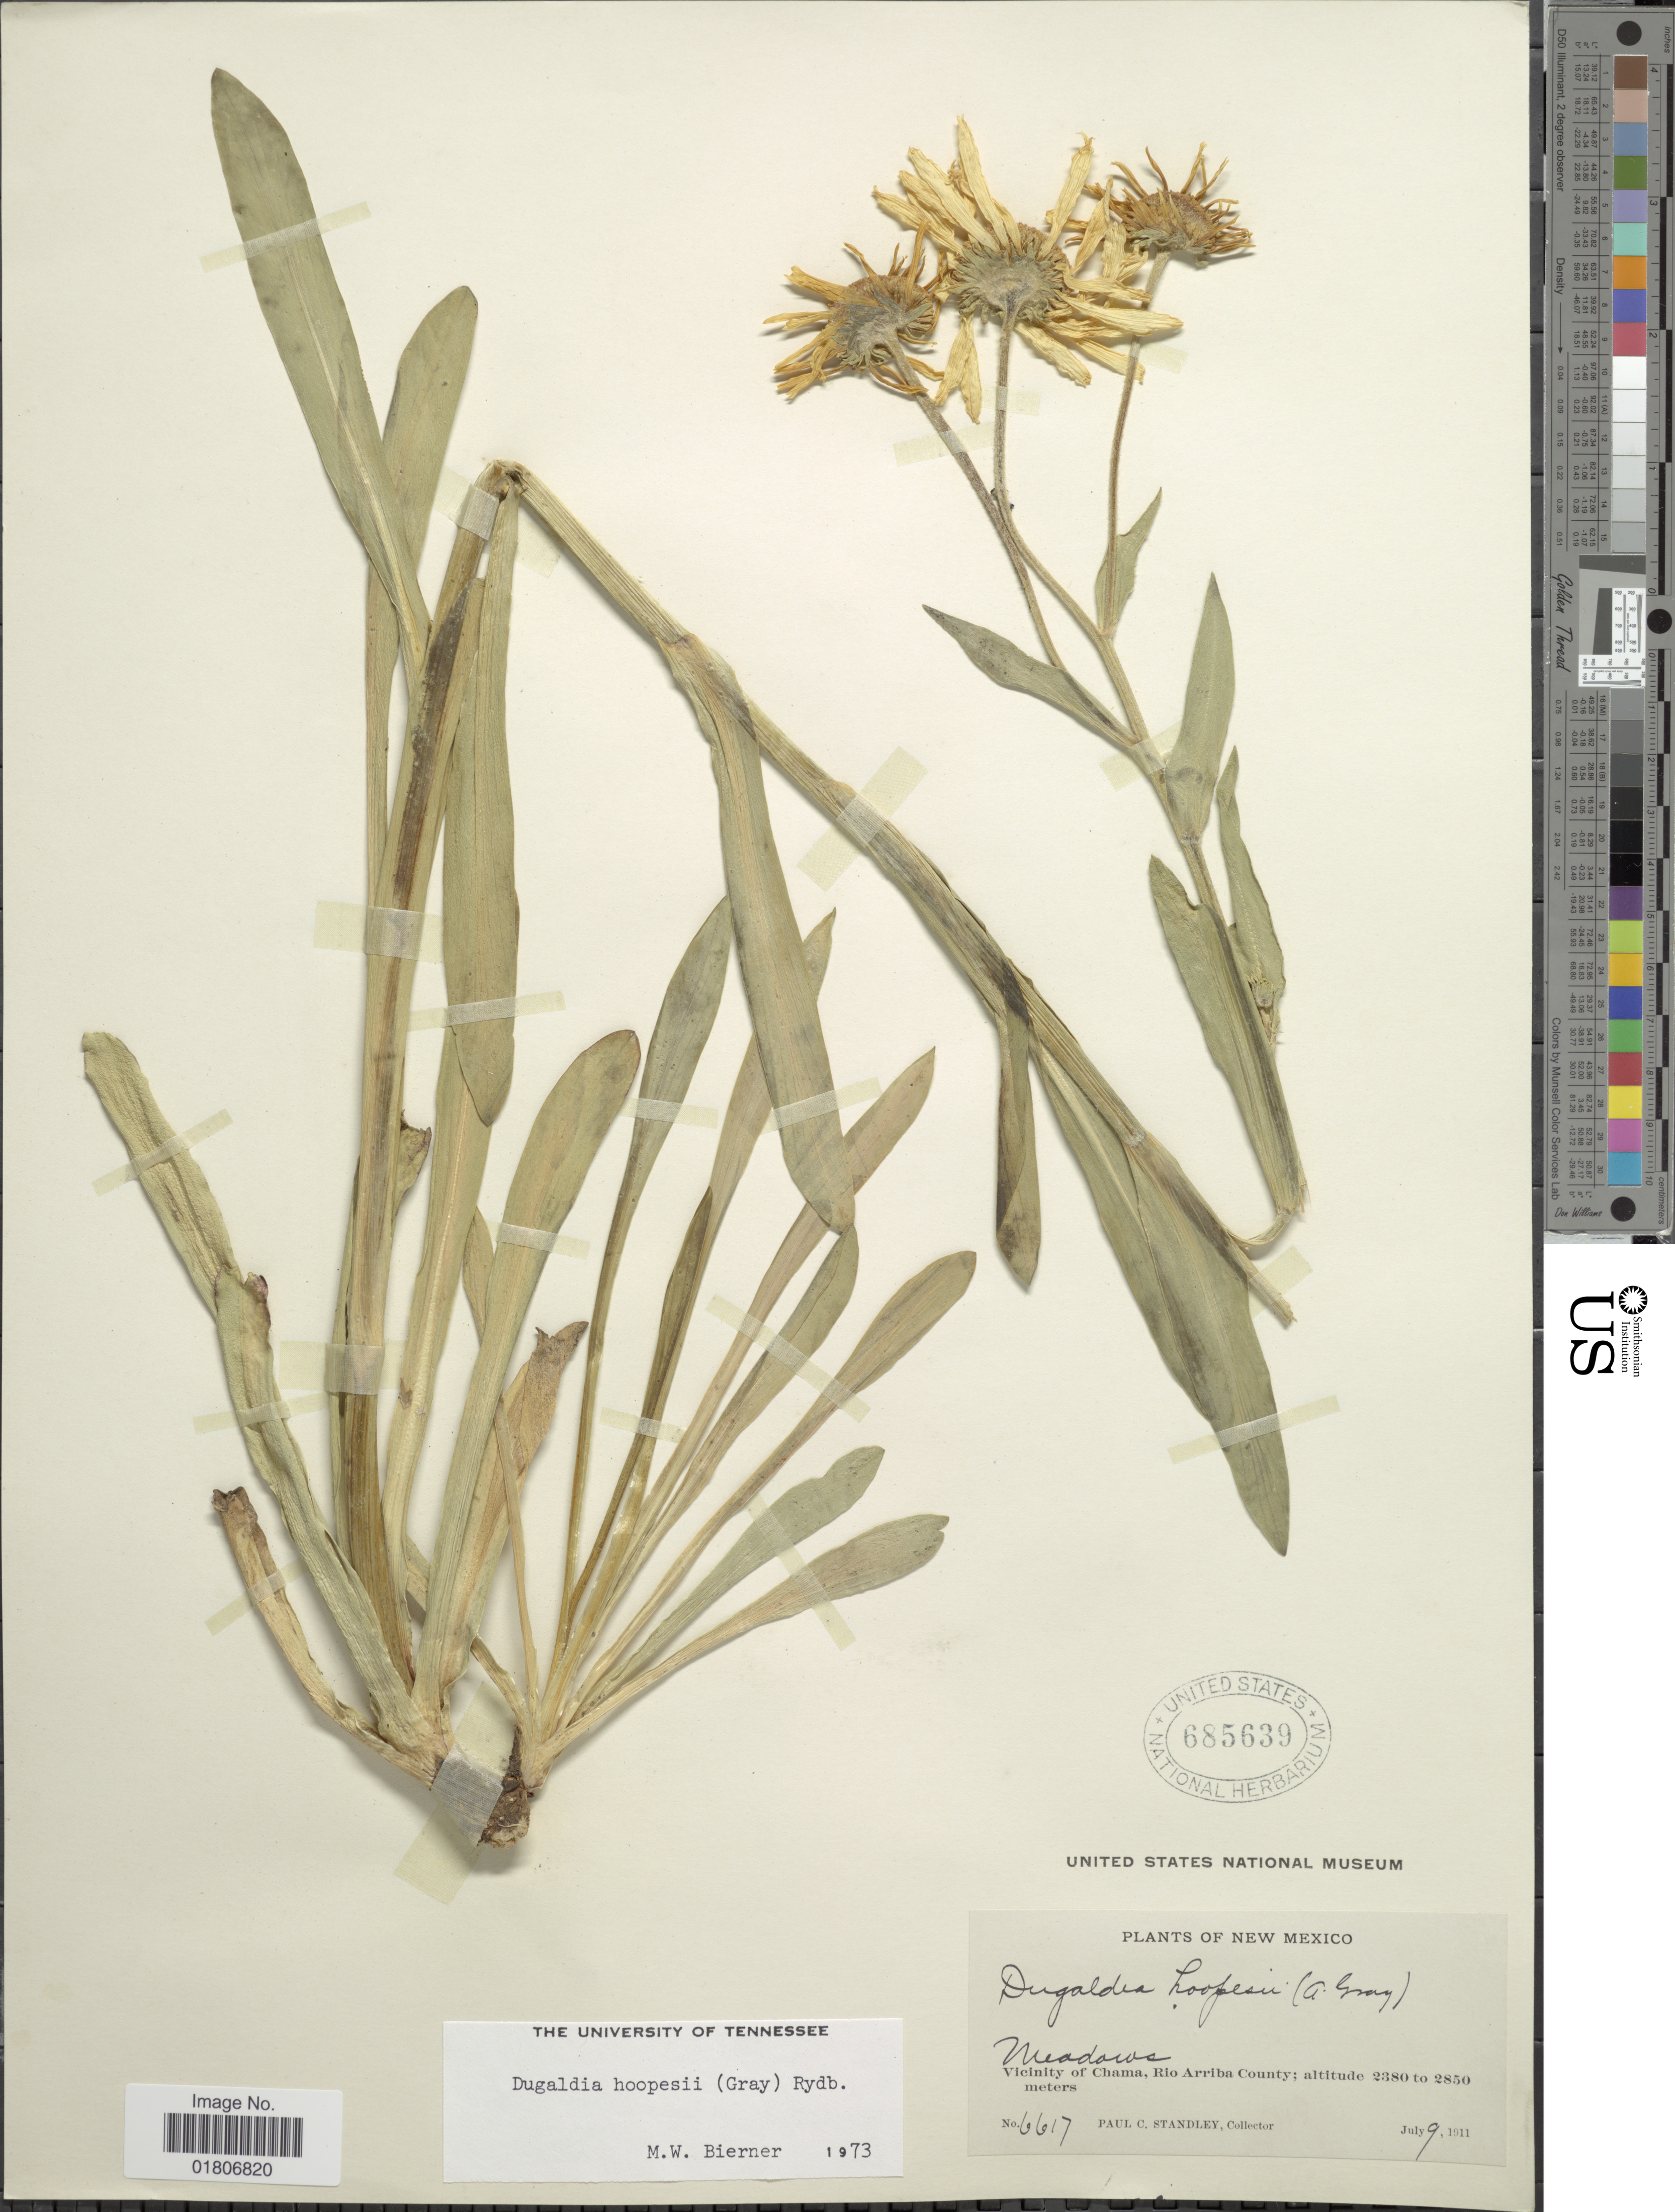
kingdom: Plantae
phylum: Tracheophyta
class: Magnoliopsida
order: Asterales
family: Asteraceae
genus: Dugaldia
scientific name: Dugaldia hoopesii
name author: (A. Gray) Rydb.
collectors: P. C. Standley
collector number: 6617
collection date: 1911-07-09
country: United States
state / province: New Mexico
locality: Vicinity of Chama, Rio Arriba County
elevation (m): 2380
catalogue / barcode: US 685639